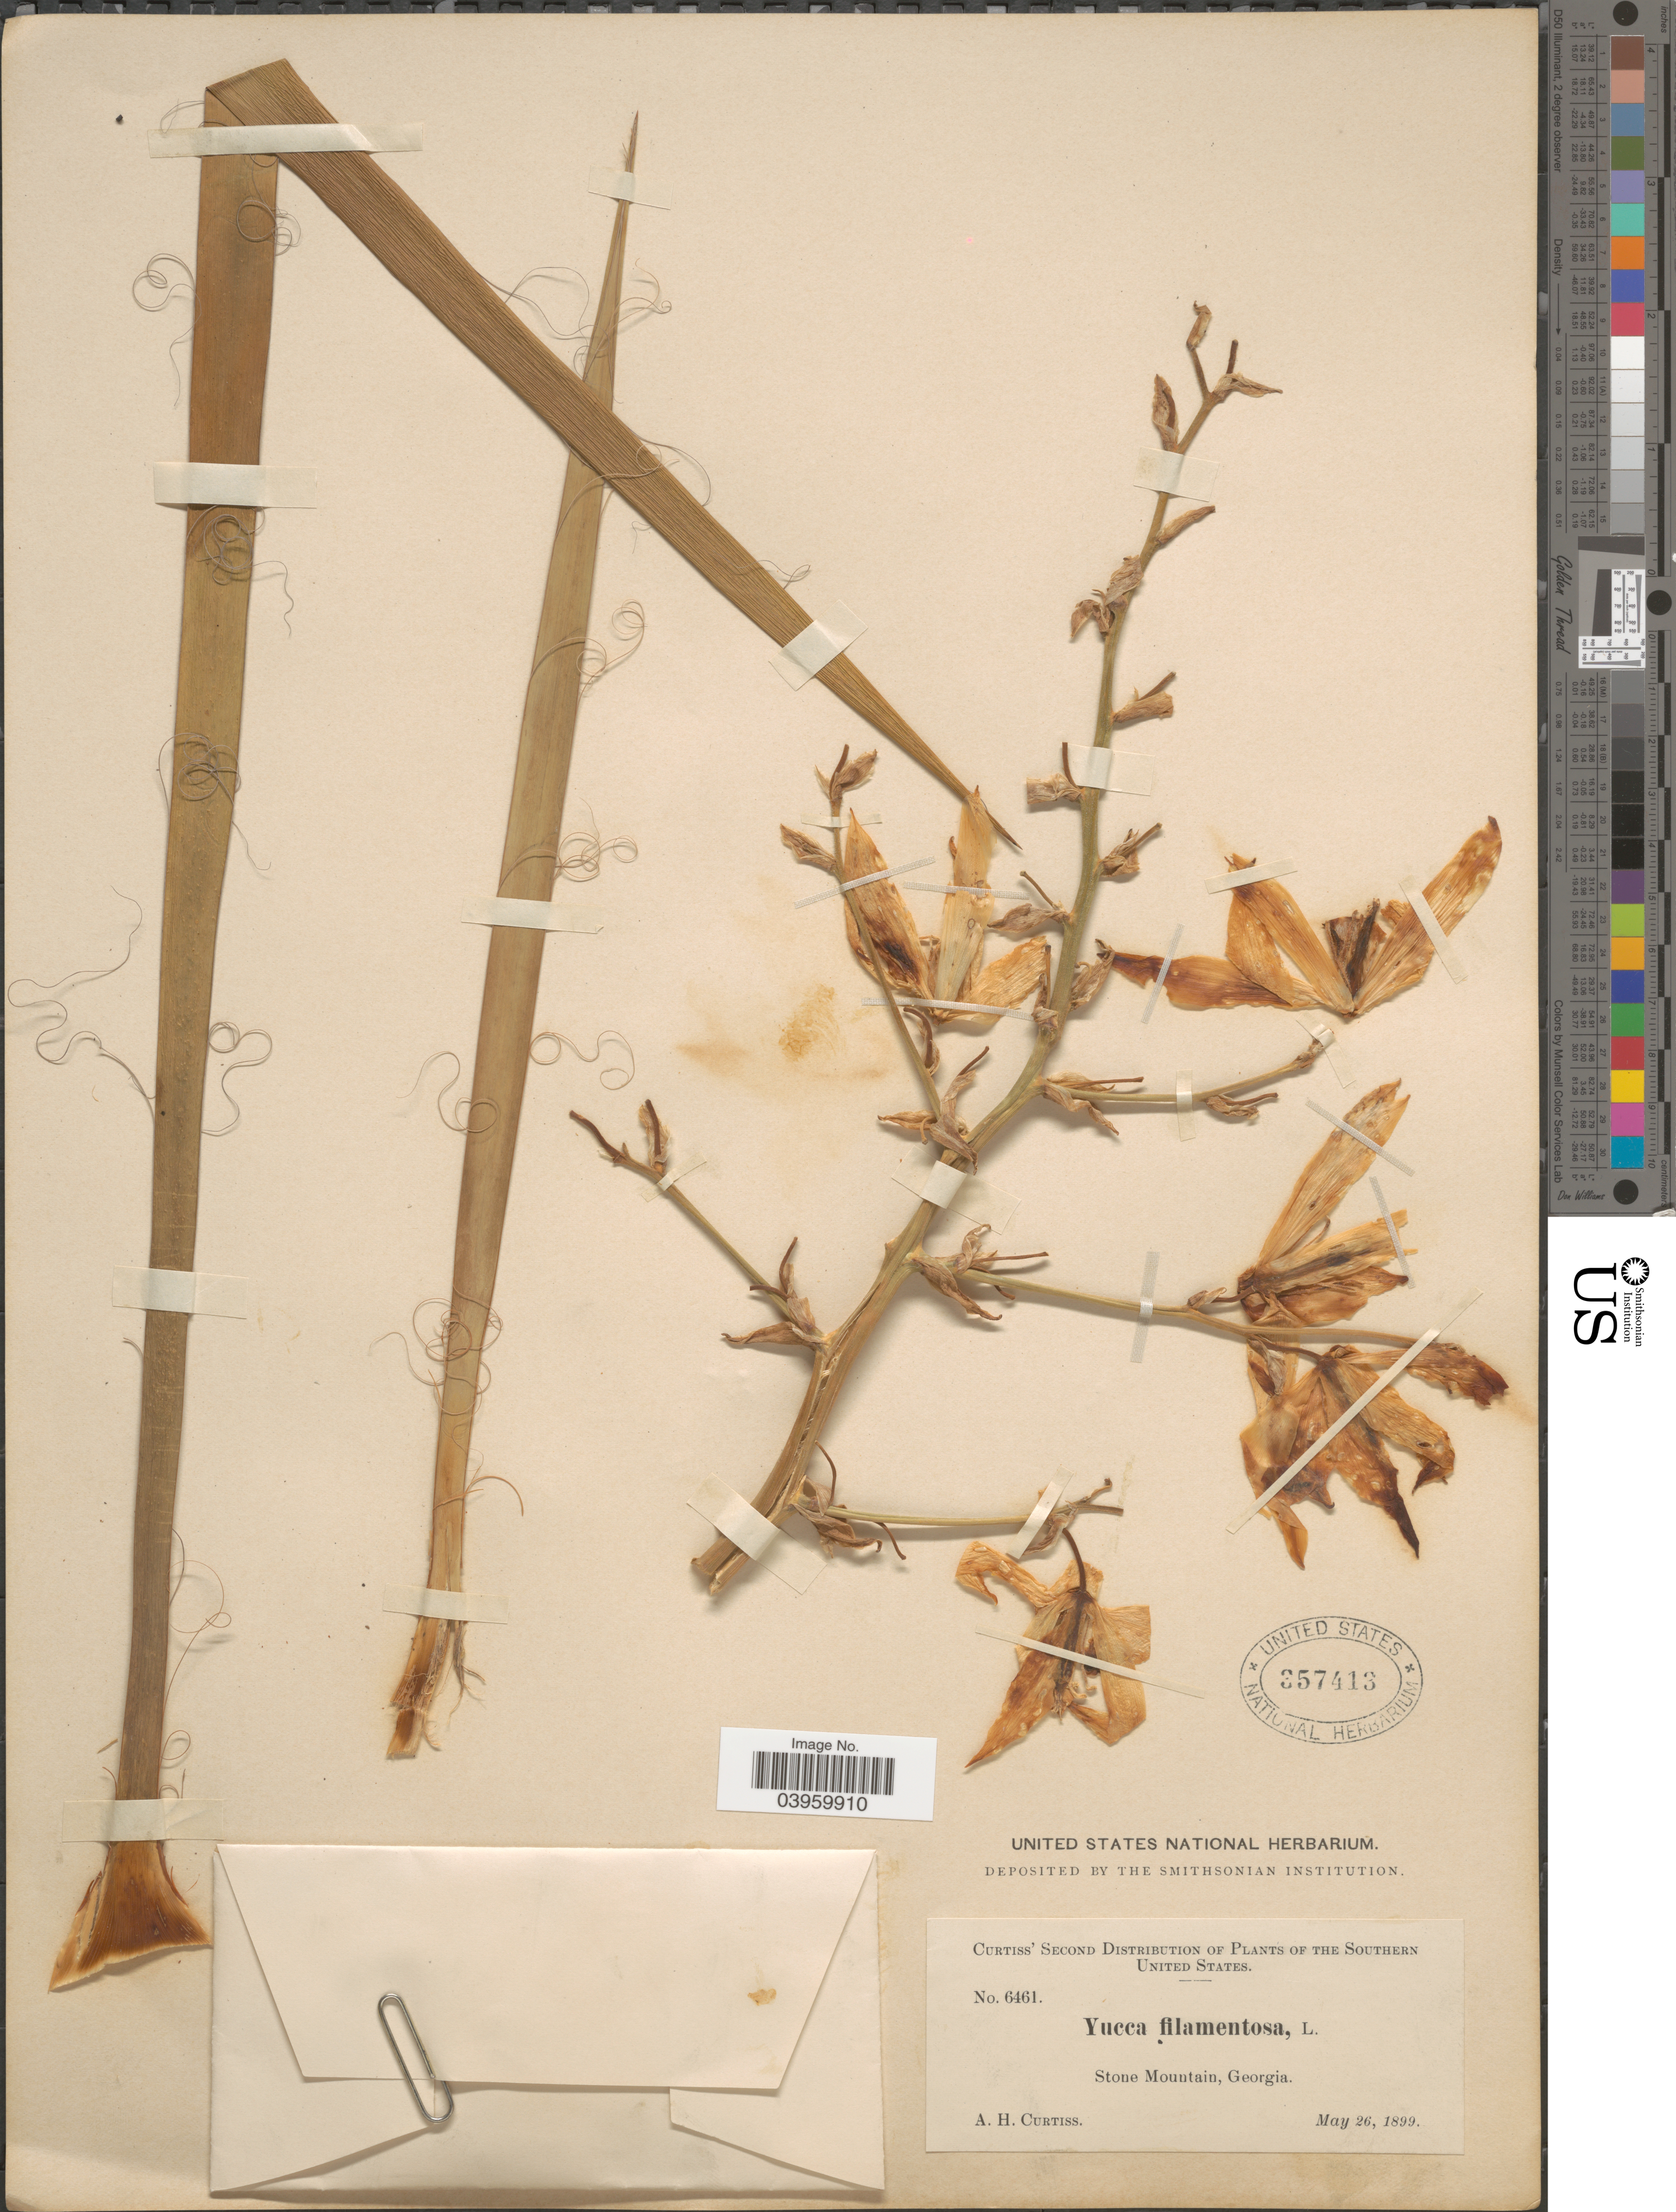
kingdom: Plantae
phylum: Tracheophyta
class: Liliopsida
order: Asparagales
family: Asparagaceae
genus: Yucca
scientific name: Yucca filamentosa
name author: L.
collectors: A. H. Curtiss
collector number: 6461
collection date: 1899-05-26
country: United States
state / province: Georgia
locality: Southern United States. Stone Mountain.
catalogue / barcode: US 357413